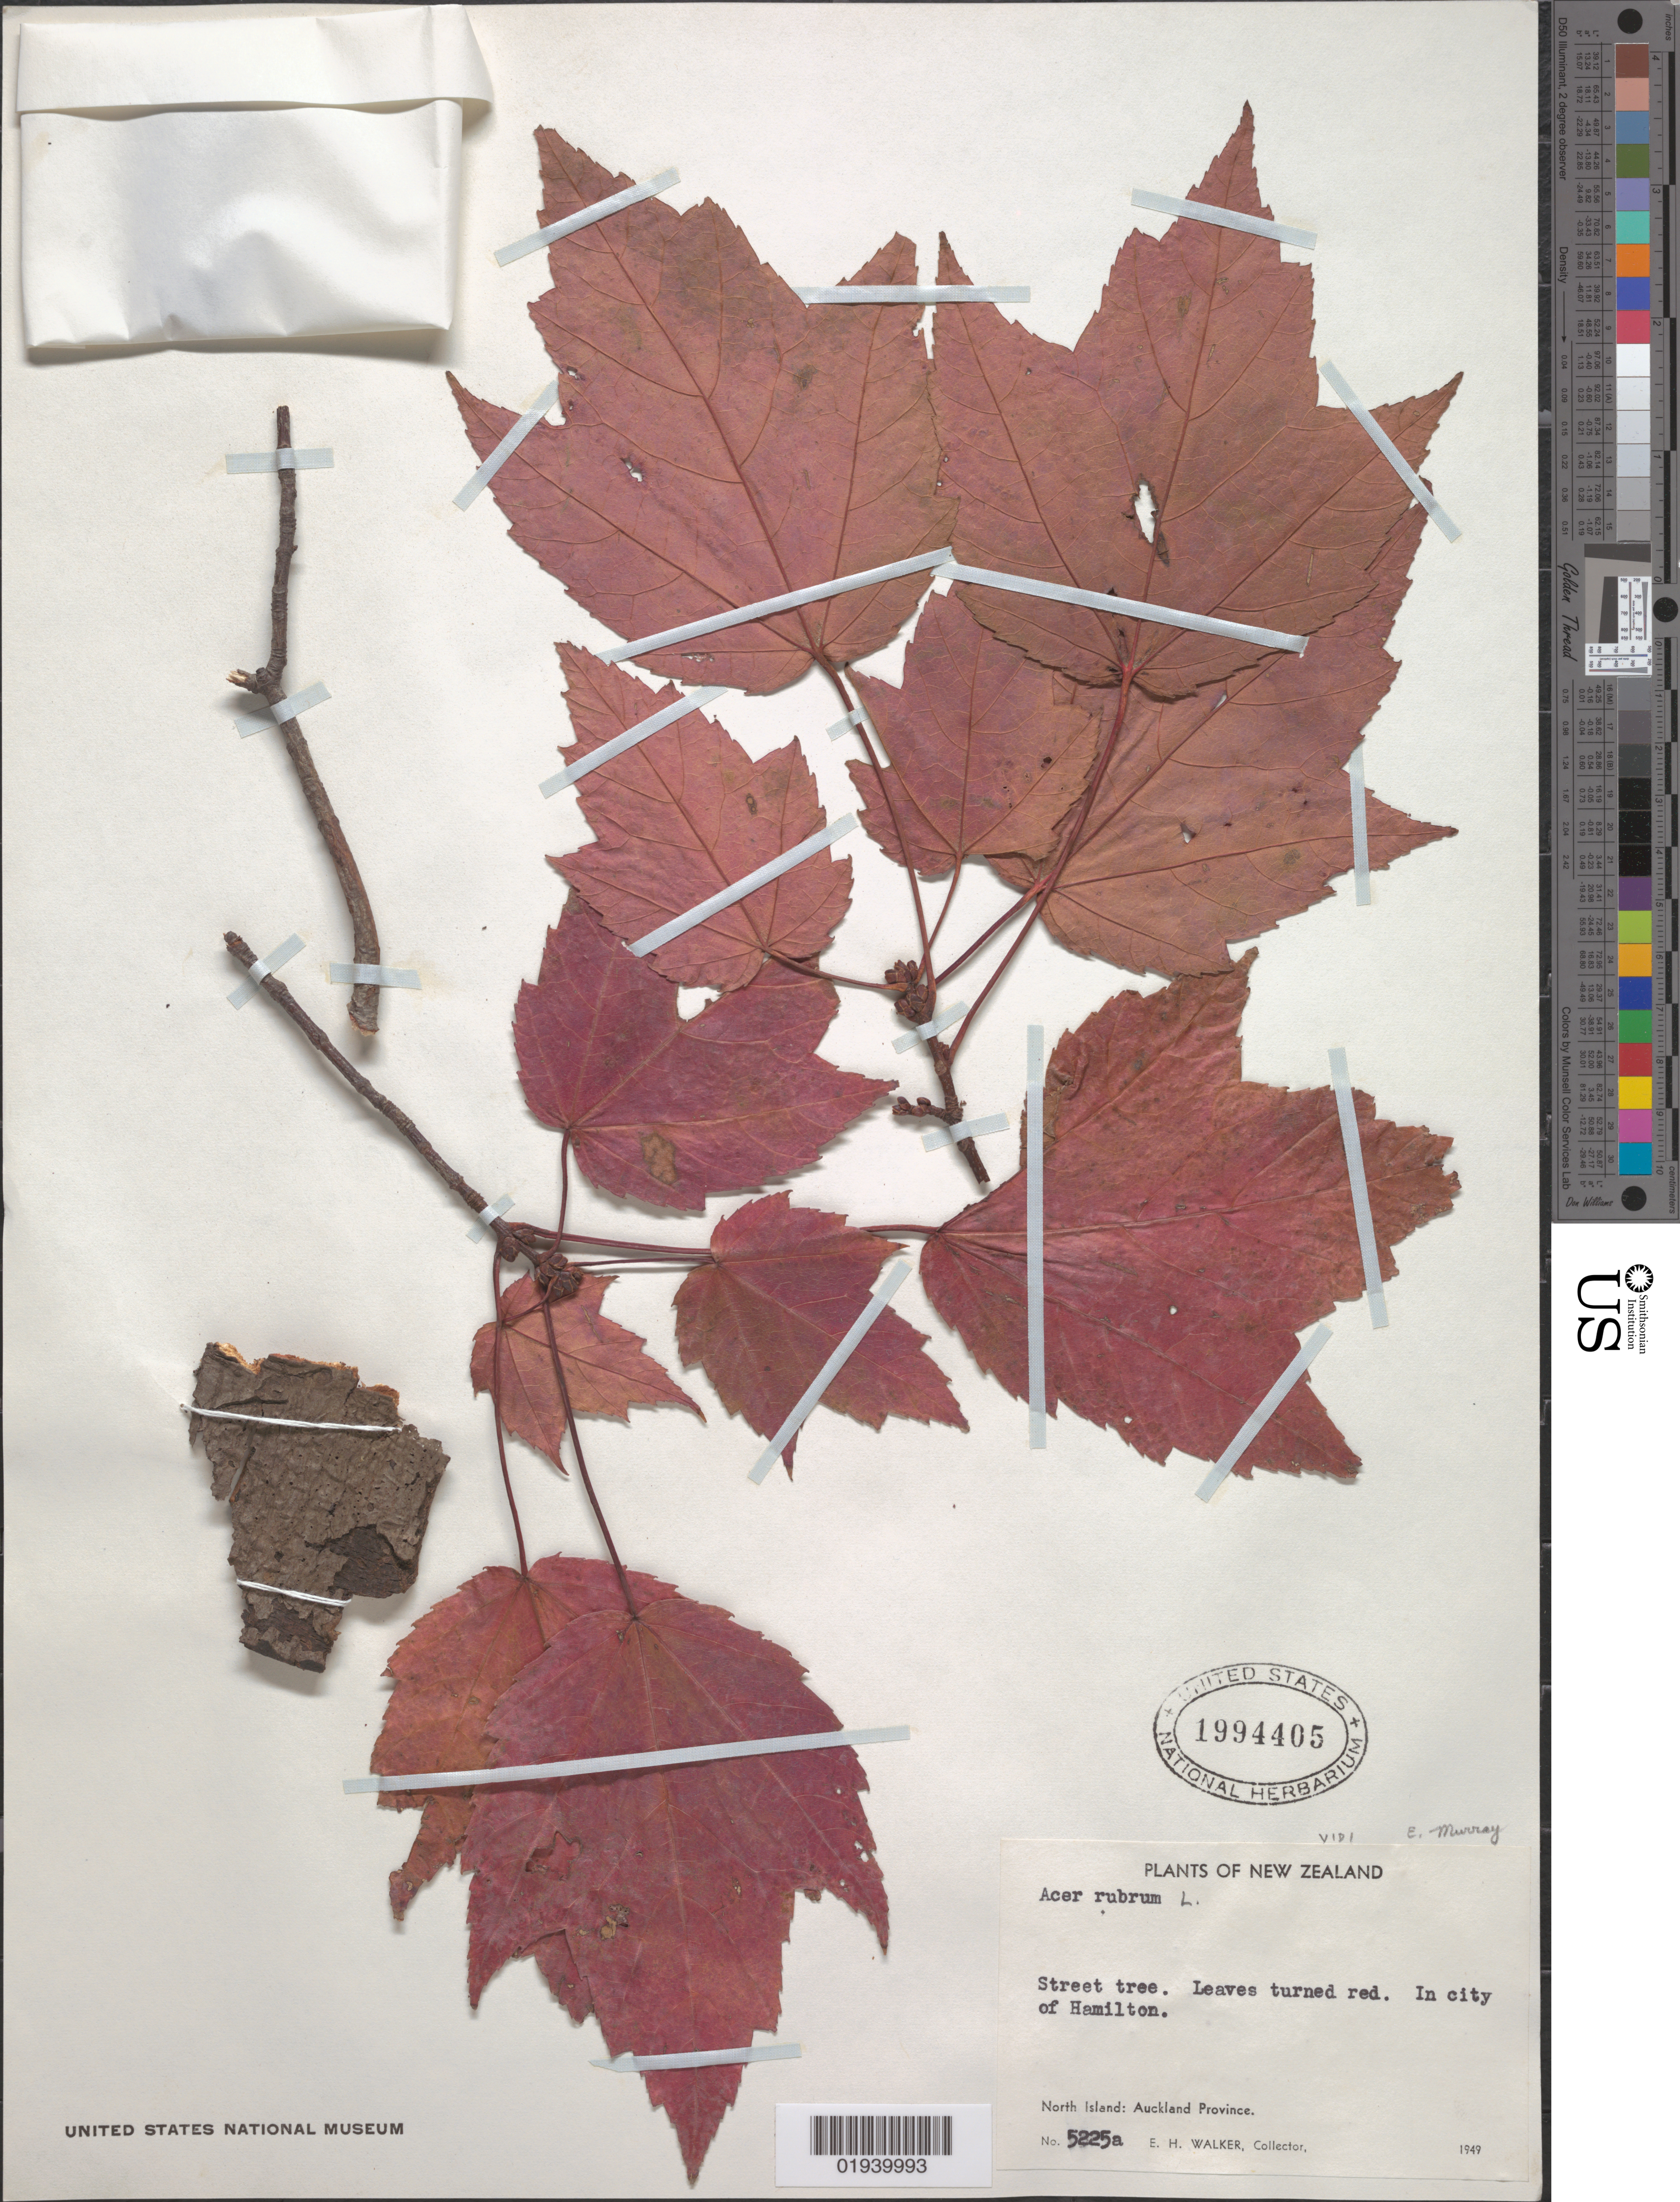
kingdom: Plantae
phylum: Tracheophyta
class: Magnoliopsida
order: Sapindales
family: Sapindaceae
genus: Acer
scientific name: Acer rubrum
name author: L.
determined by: Murray, Edward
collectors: E. H. Walker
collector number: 5225a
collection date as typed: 1949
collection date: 1949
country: New Zealand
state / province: Auckland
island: North Island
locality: Hamilton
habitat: In city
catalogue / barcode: US 1994405